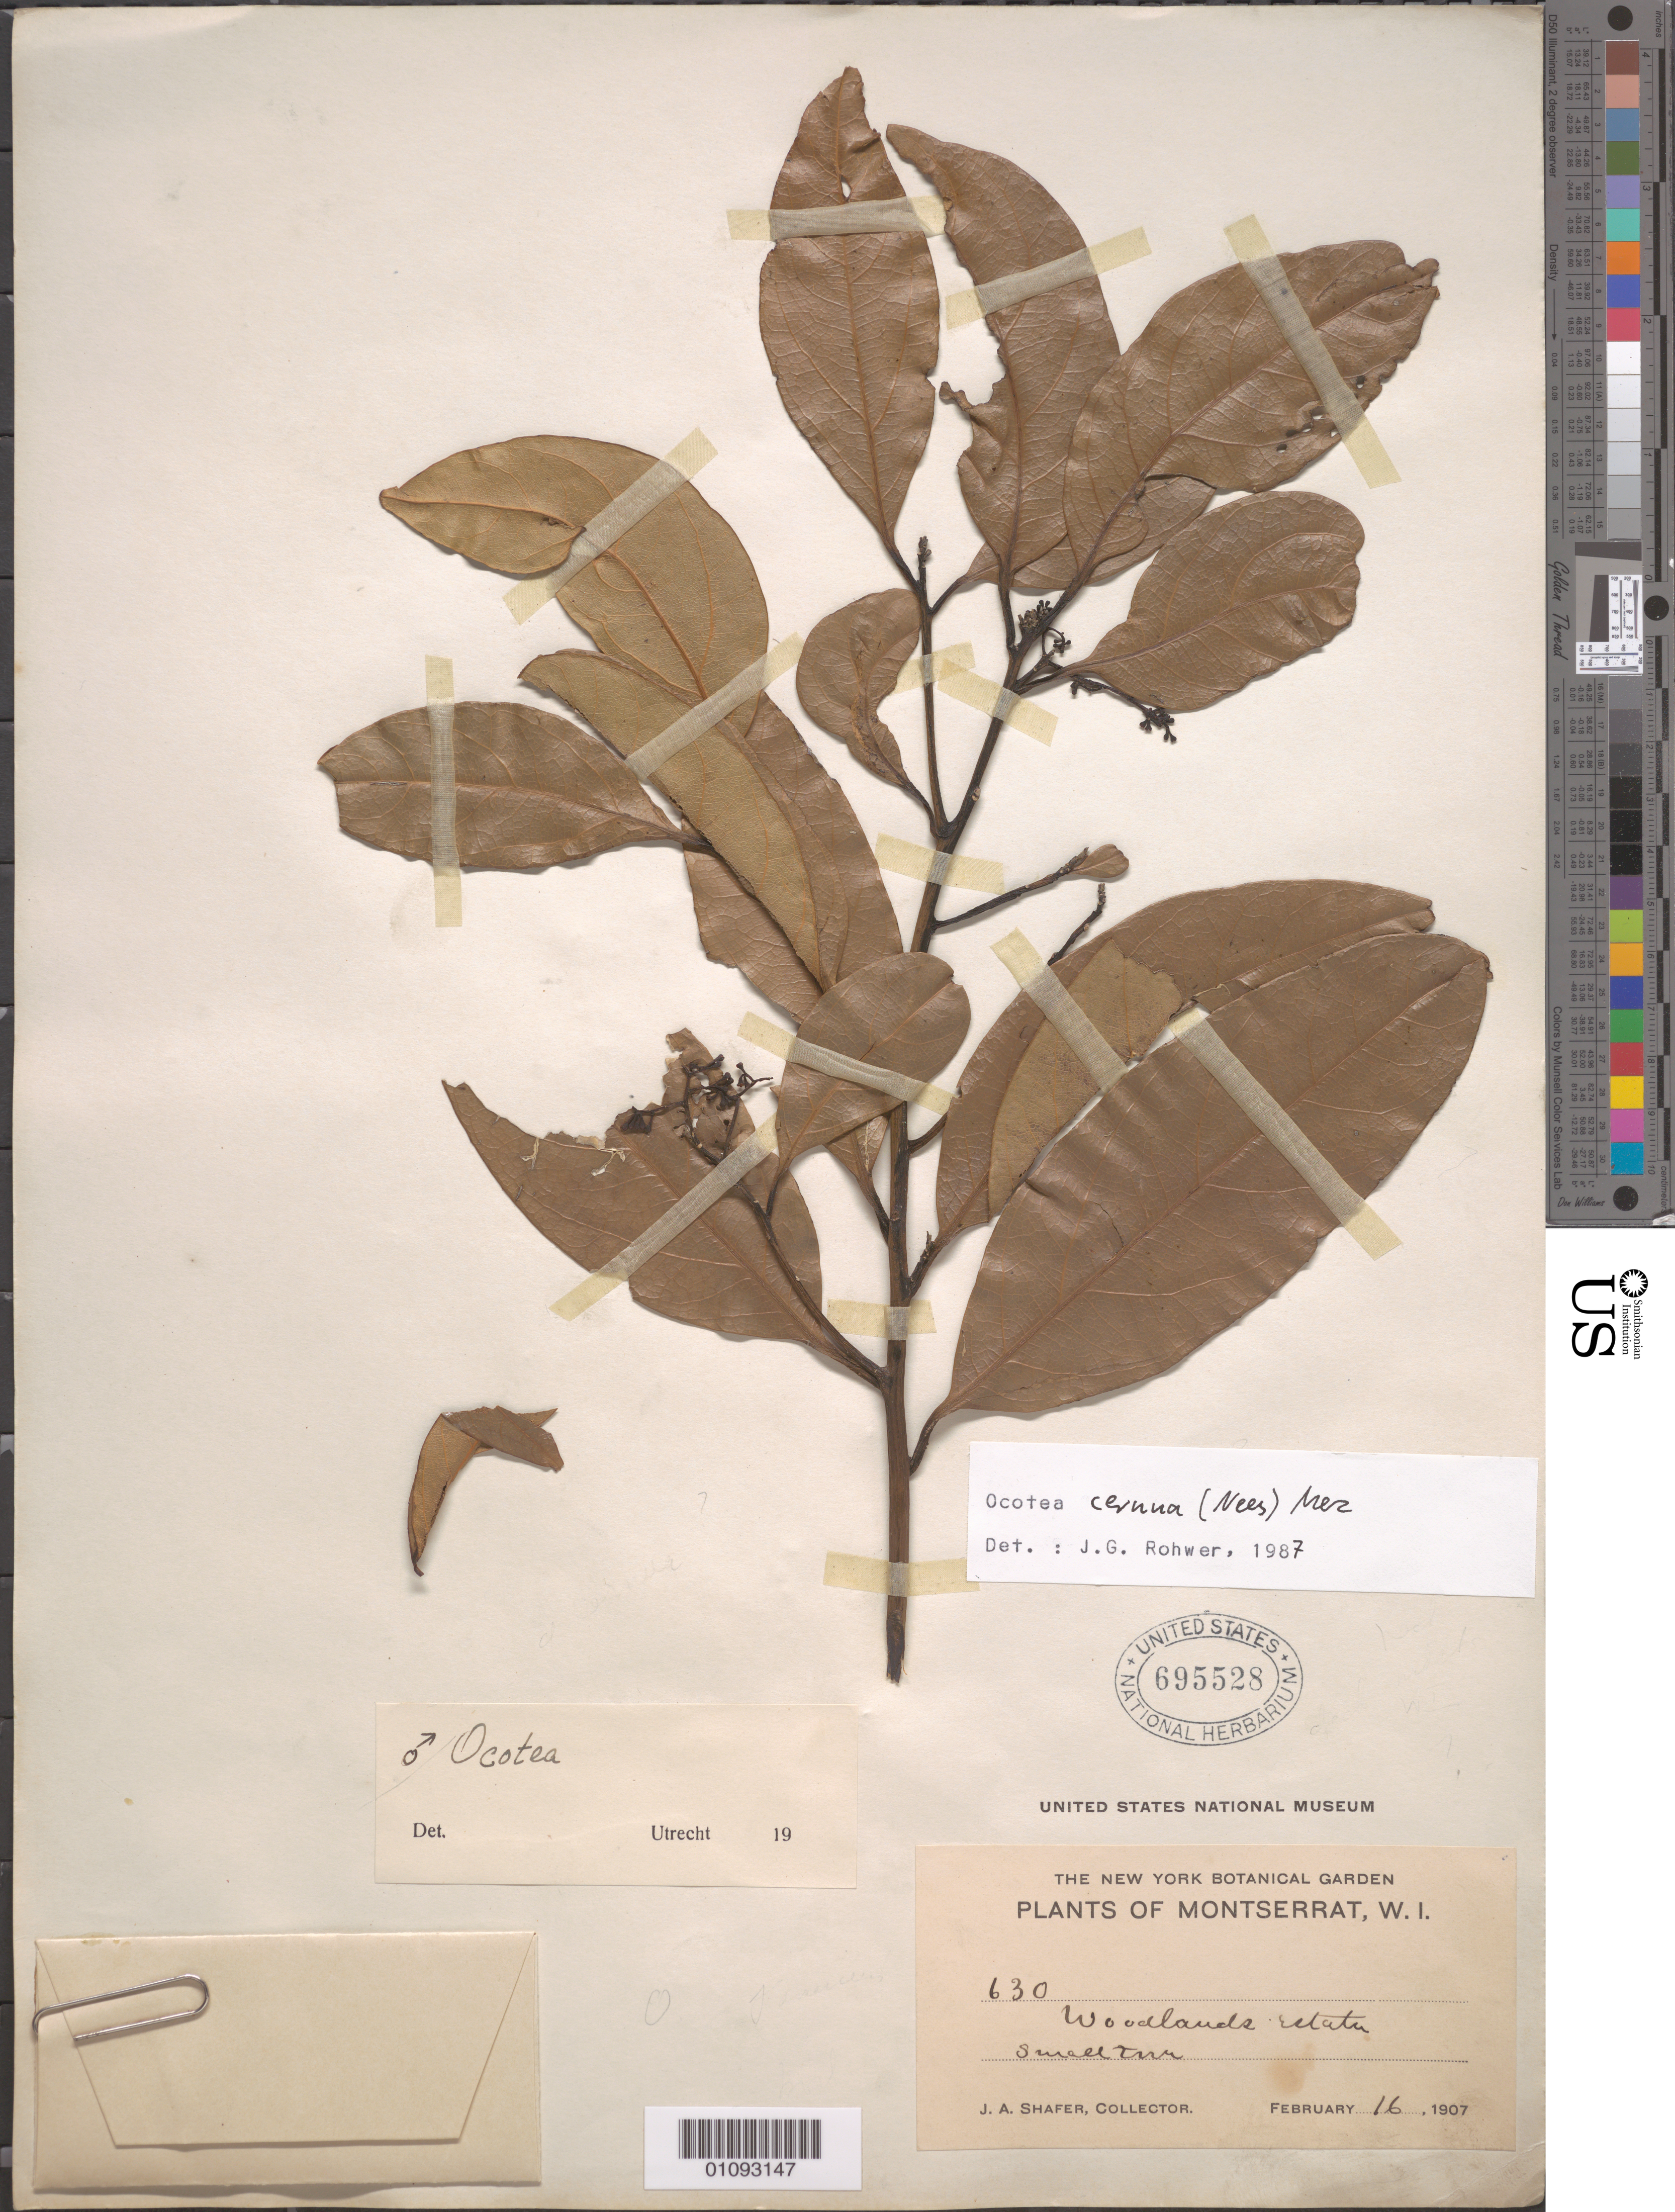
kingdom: Plantae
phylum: Tracheophyta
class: Magnoliopsida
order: Laurales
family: Lauraceae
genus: Ocotea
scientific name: Ocotea cernua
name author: (Nees) Mez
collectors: J. A. Shafer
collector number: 630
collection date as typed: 16 Feb 1907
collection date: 1907-02-16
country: Montserrat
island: Montserrat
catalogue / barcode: US 695528